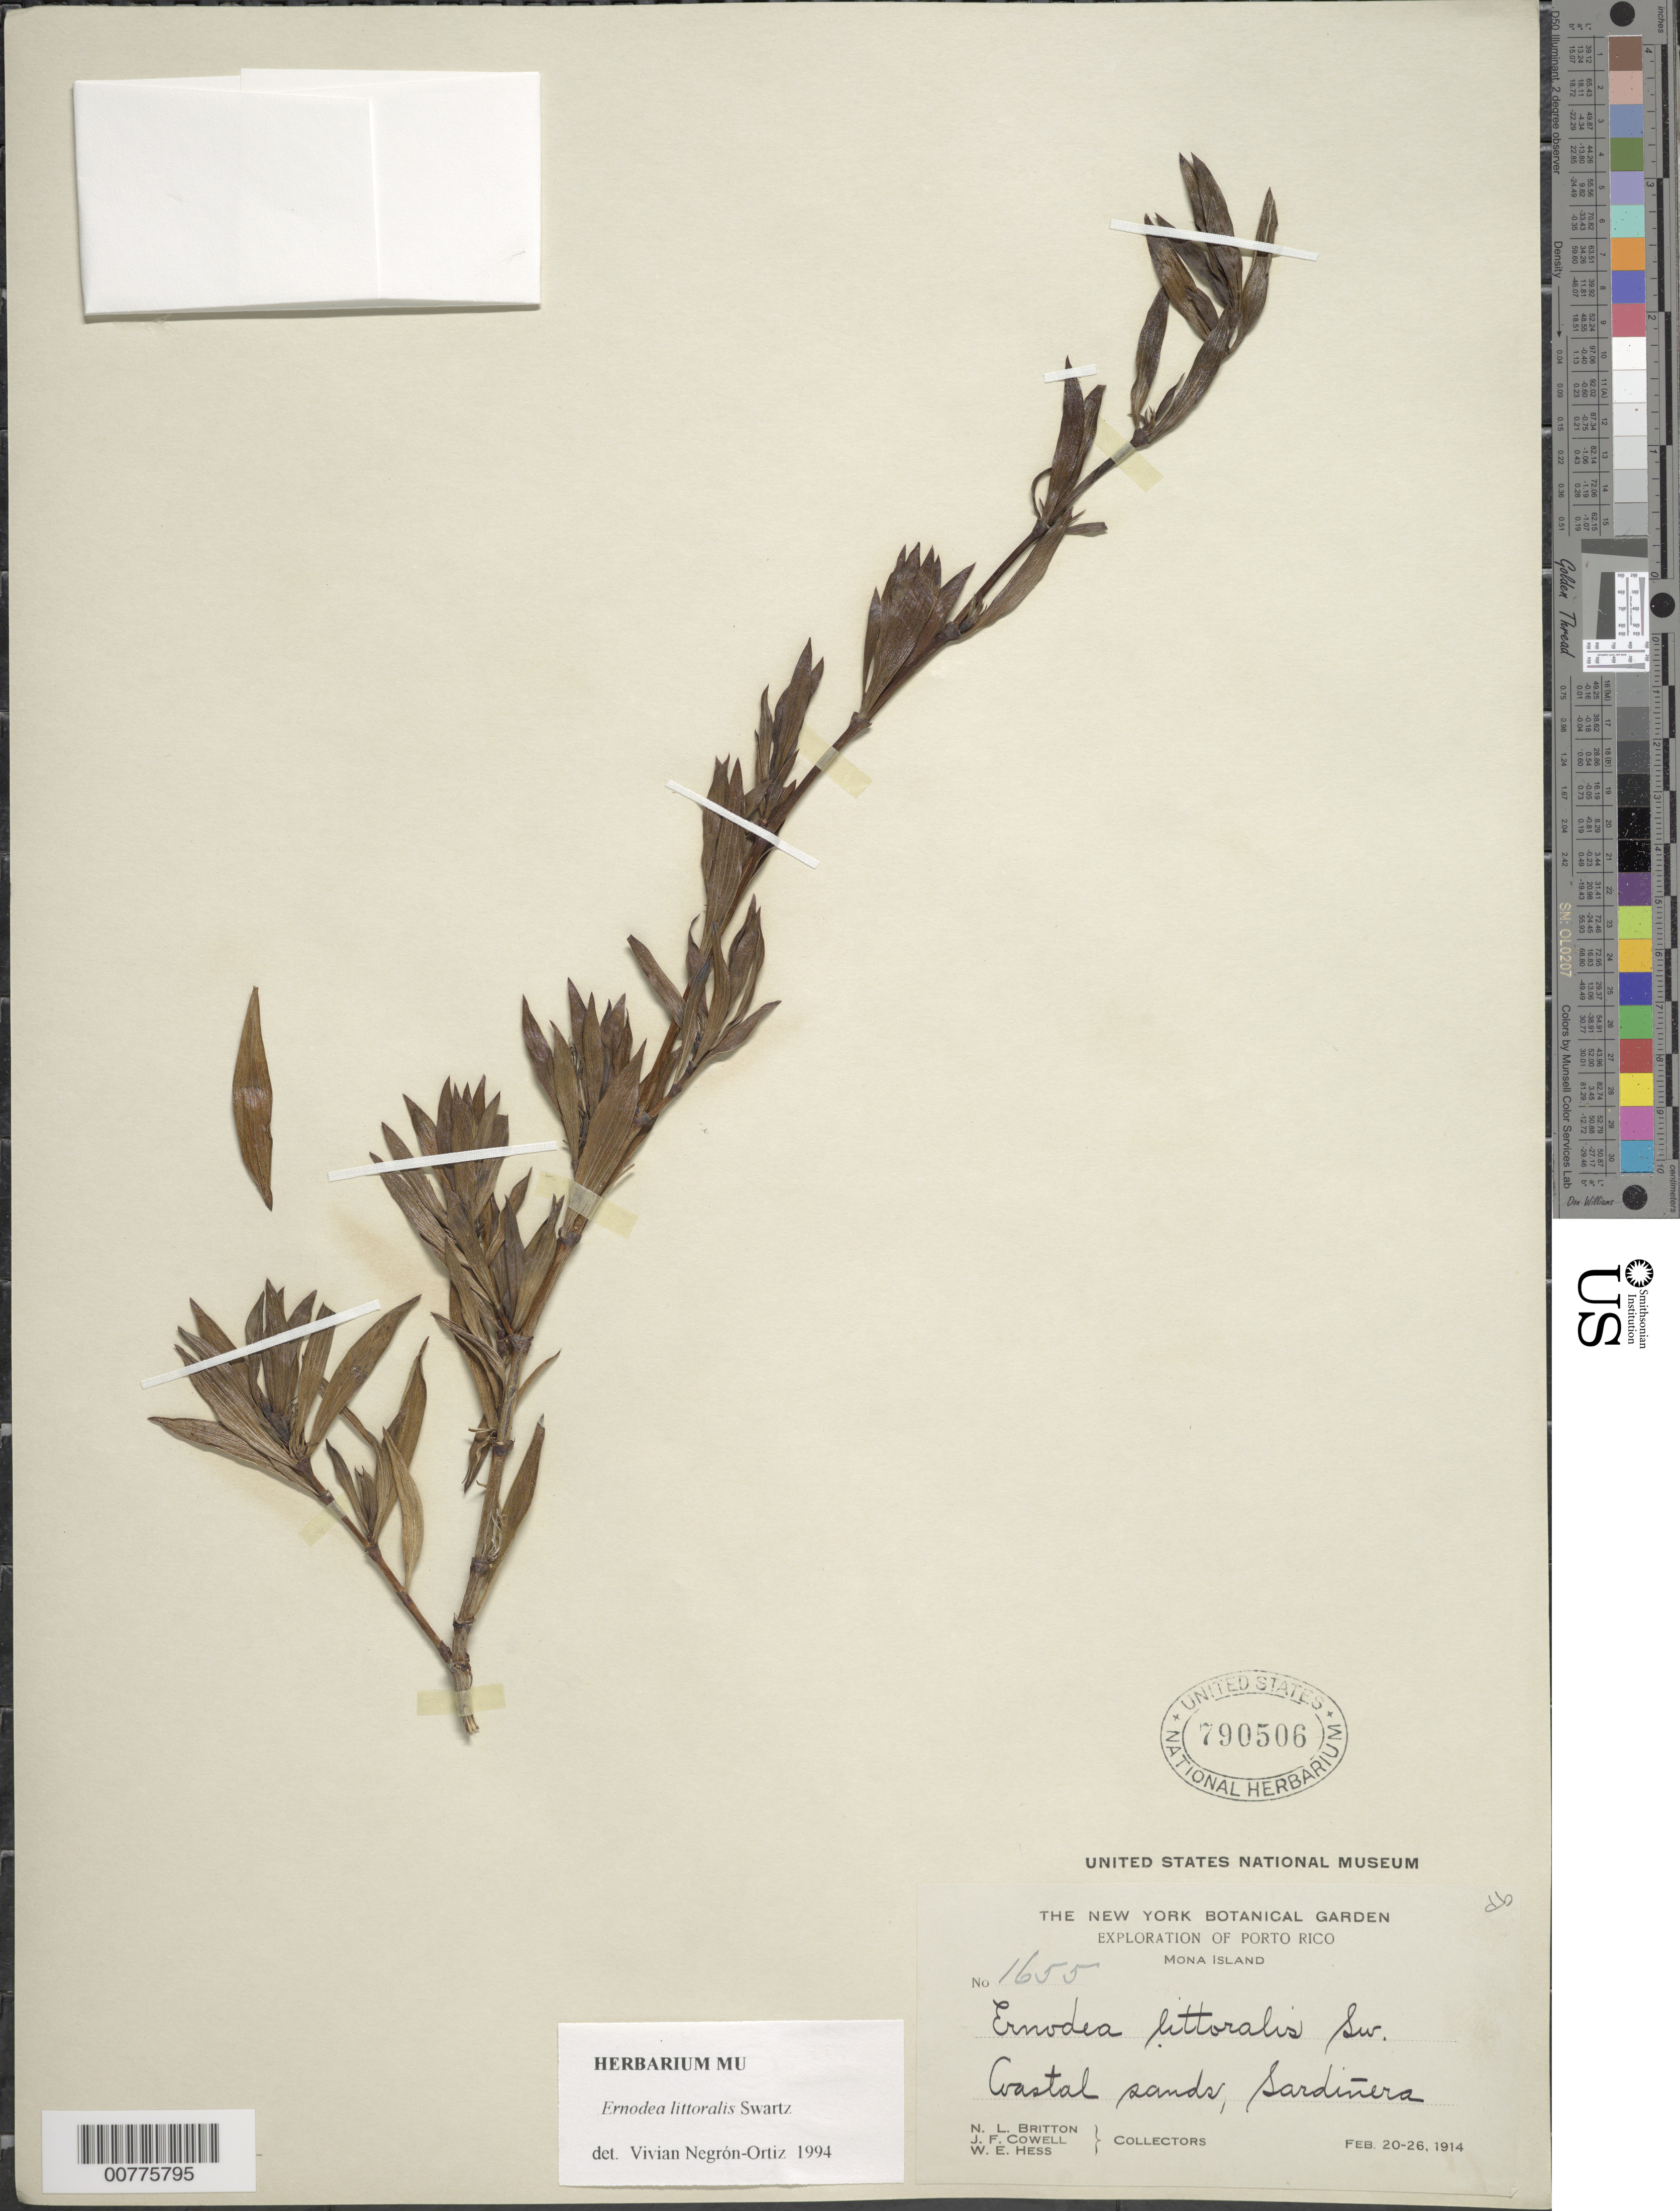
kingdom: Plantae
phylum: Tracheophyta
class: Magnoliopsida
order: Gentianales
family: Rubiaceae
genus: Ernodea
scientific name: Ernodea littoralis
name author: Sw.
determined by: Negrón-Ortiz, V.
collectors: N. Britton, J. F. Cowell & W. Hess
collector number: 1655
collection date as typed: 20 Feb 1914 to 26 Feb 1914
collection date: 1914-02-20/1914-02-26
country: Puerto Rico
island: Mona I.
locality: Sardinera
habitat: Coastal sands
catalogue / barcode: US 790506